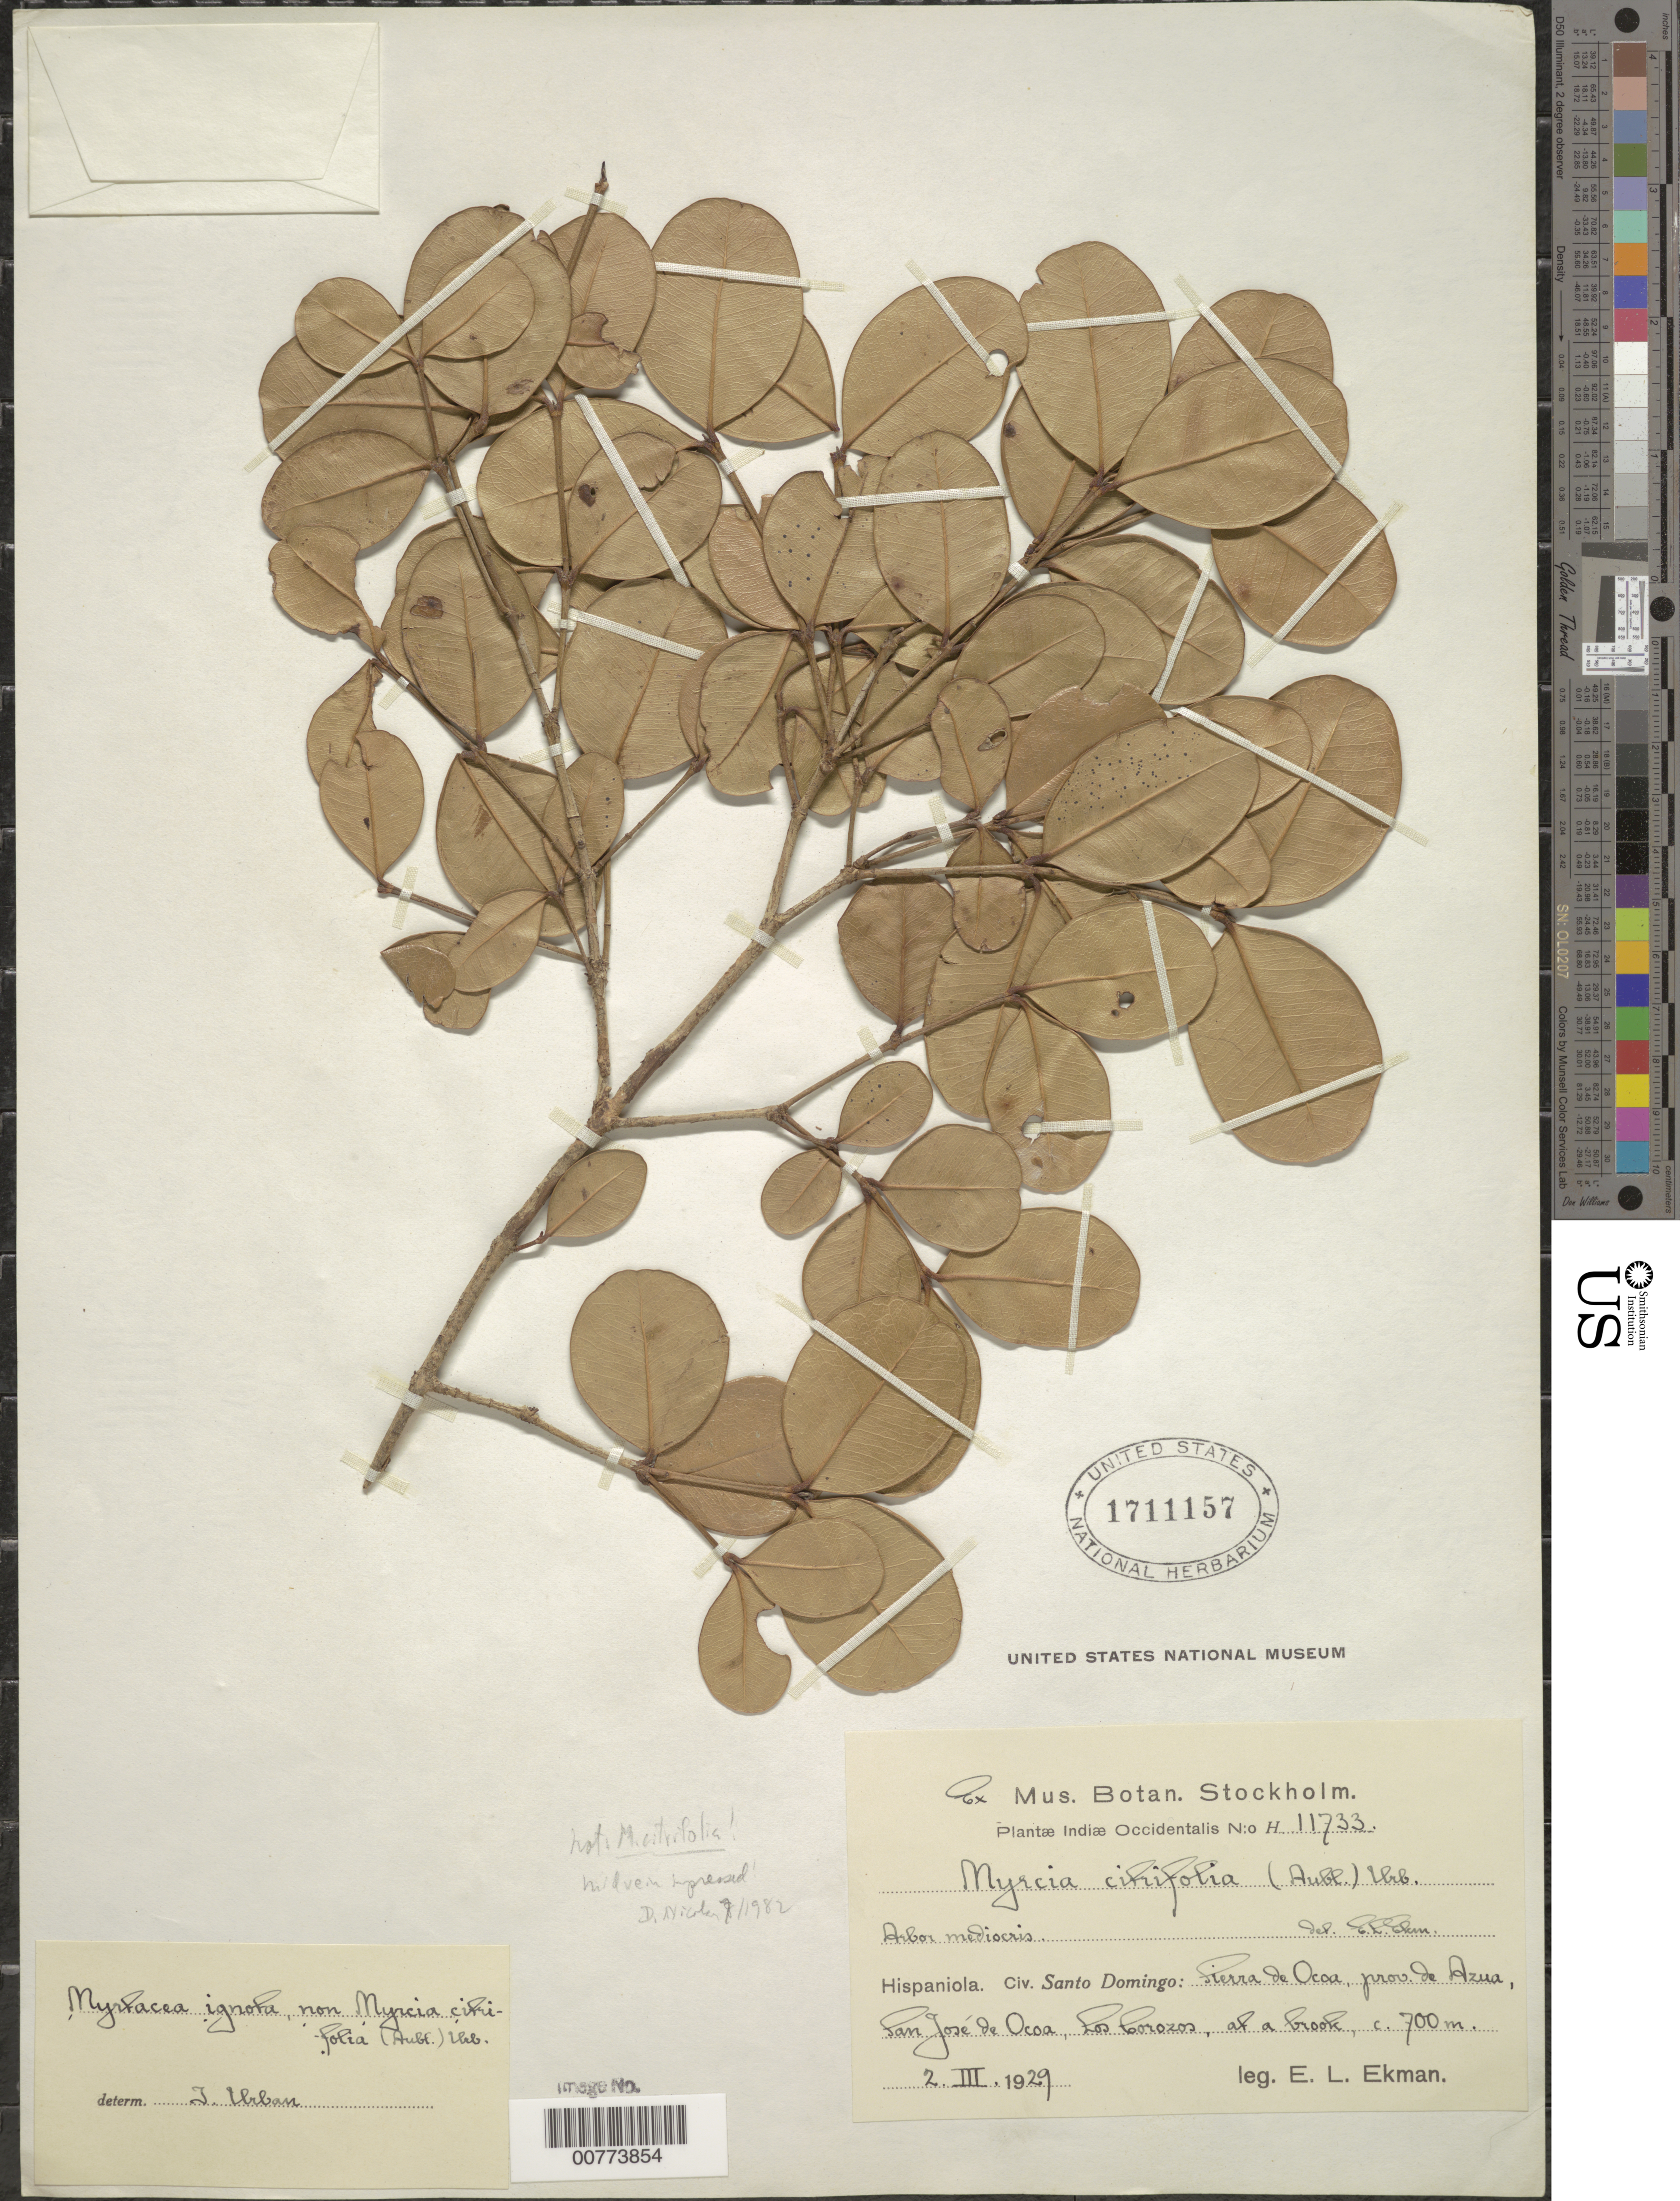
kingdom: Plantae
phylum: Tracheophyta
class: Magnoliopsida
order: Myrtales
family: Myrtaceae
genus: Myrcia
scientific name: Myrcia sp.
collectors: E. L. Ekman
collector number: H 11733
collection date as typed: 02 Mar 1929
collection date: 1929-03-02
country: Dominican Republic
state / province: Azua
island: Hispaniola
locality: Tierra de Ocoa, San José de Ocoa, Los Corozos.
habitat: At a brook.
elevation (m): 700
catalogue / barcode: US 1711157